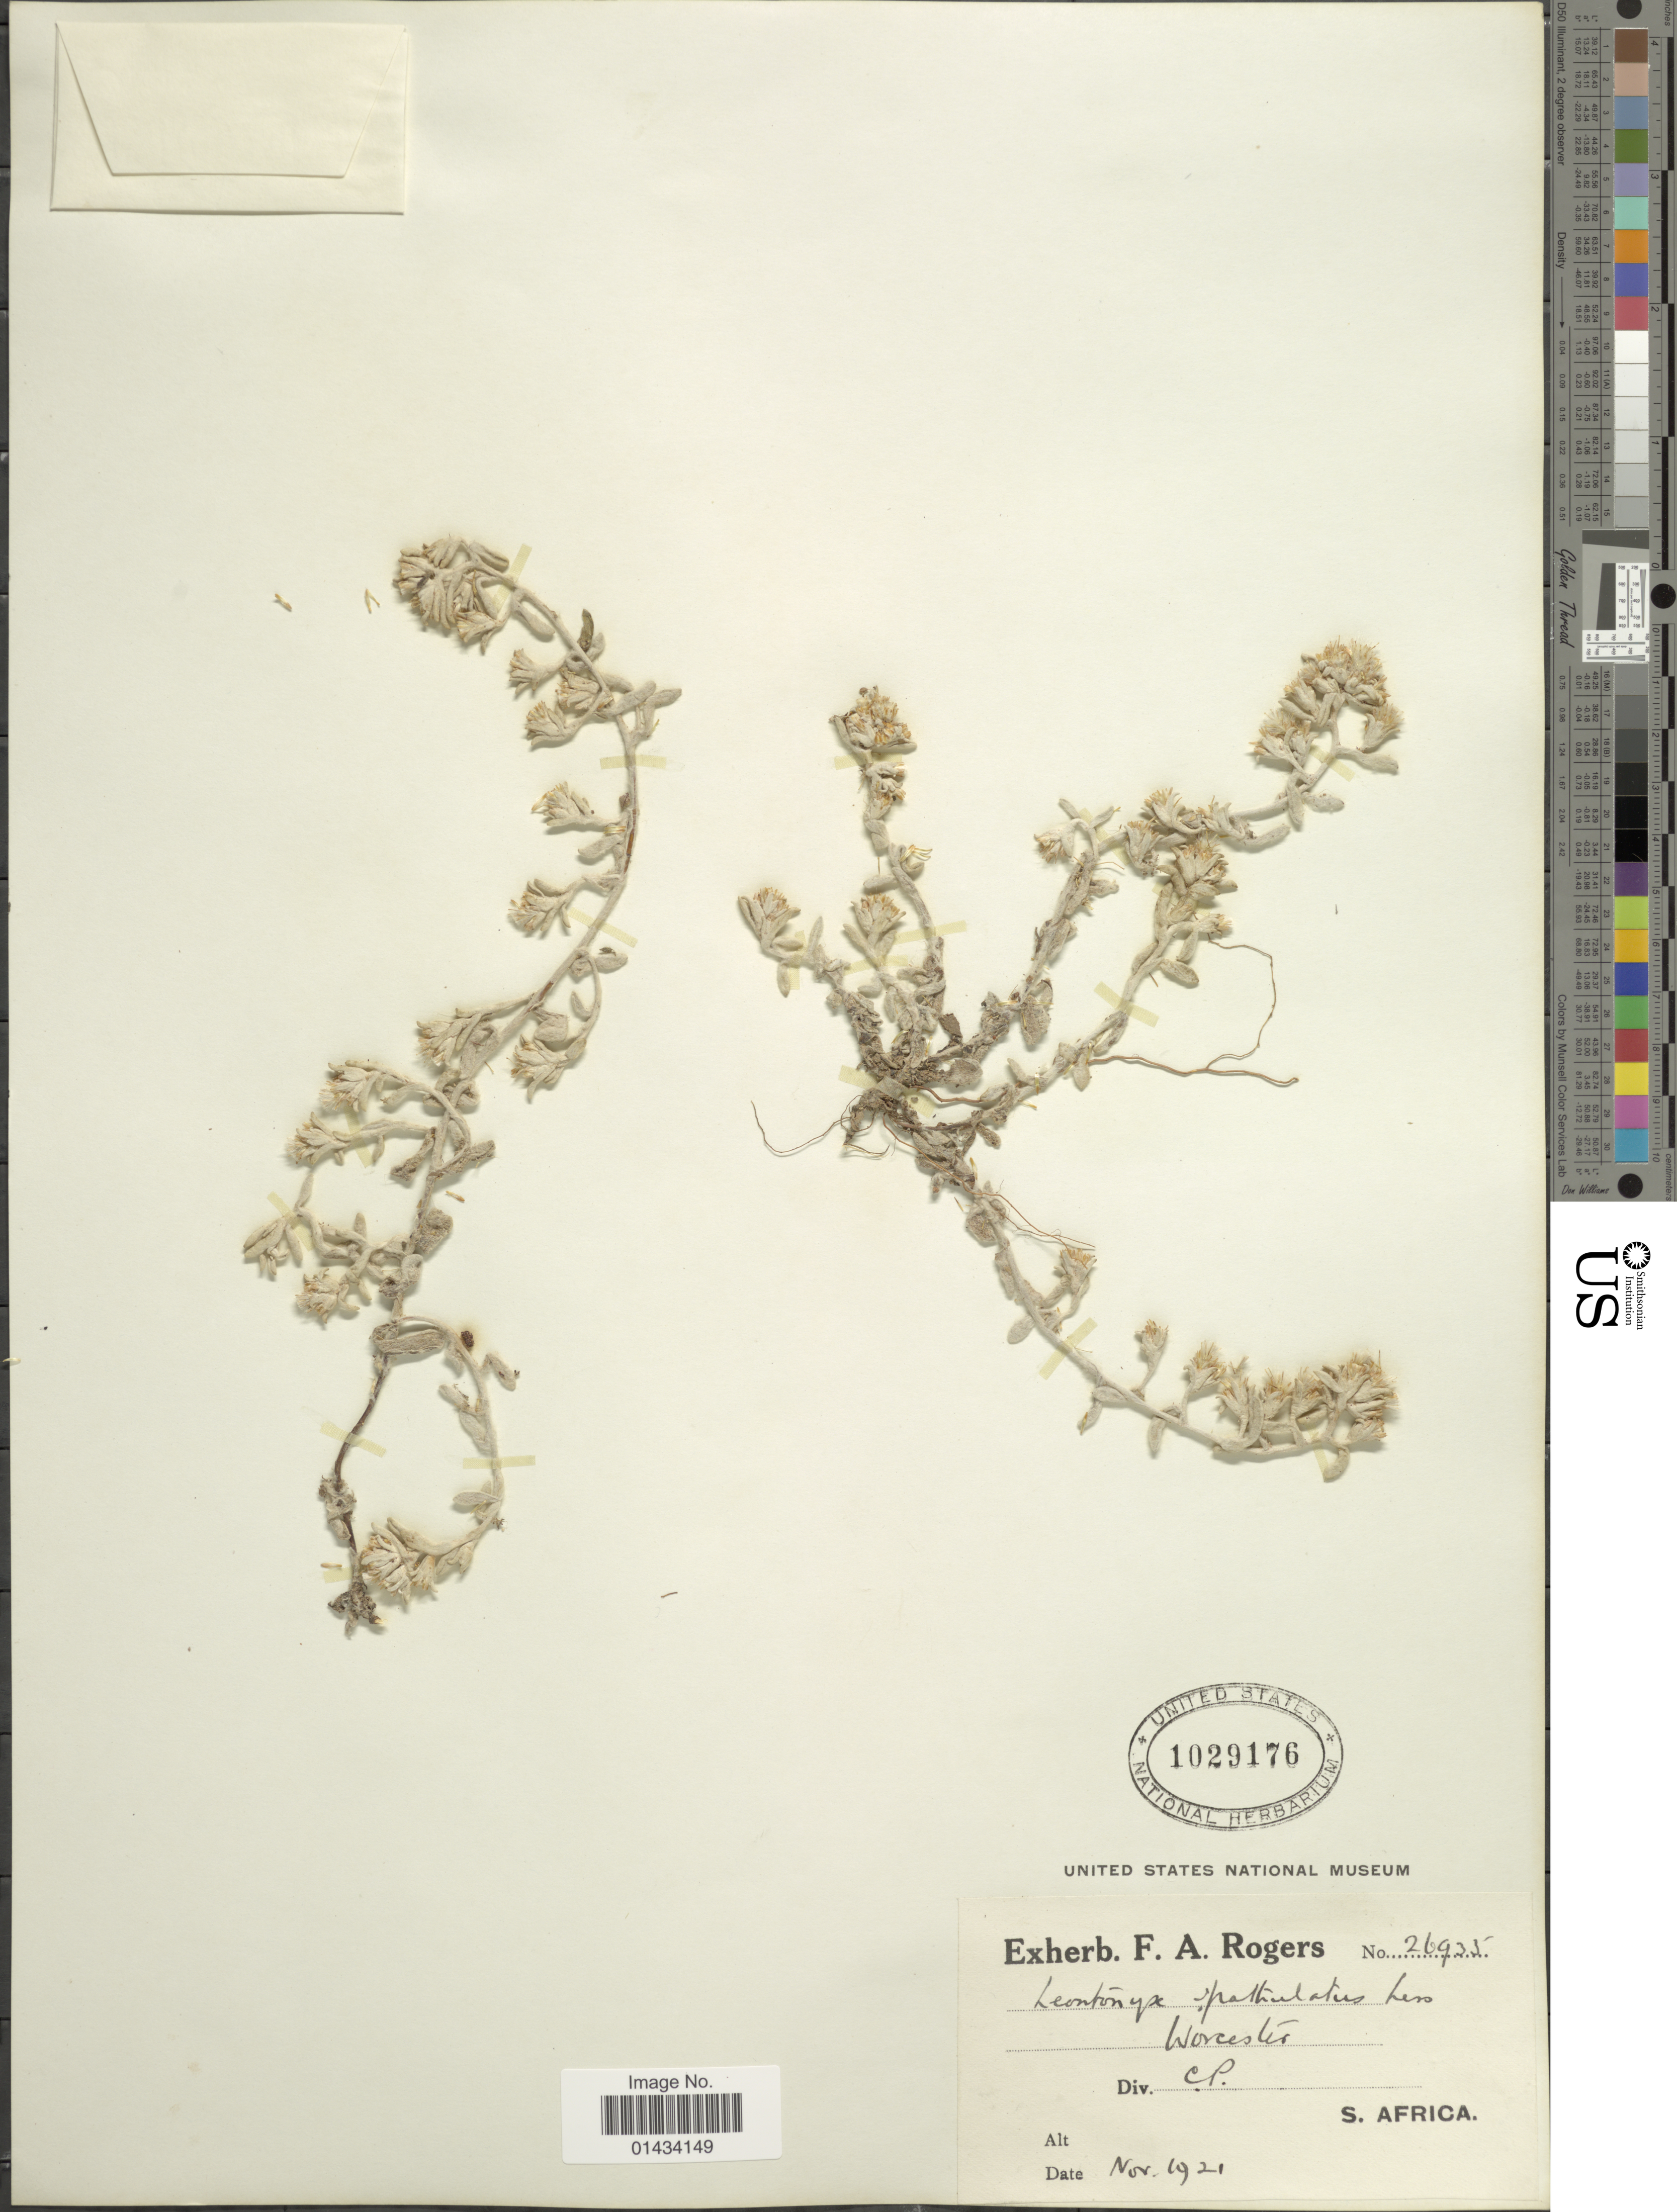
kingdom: Plantae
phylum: Tracheophyta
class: Magnoliopsida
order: Asterales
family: Asteraceae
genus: Leontonyx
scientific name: Leontonyx spathulatus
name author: Less. ex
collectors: ex herb. F. A. Rogers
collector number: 26935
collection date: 1921-11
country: South Africa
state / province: Western Cape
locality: Div. CP. Worcester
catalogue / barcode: US 1029176